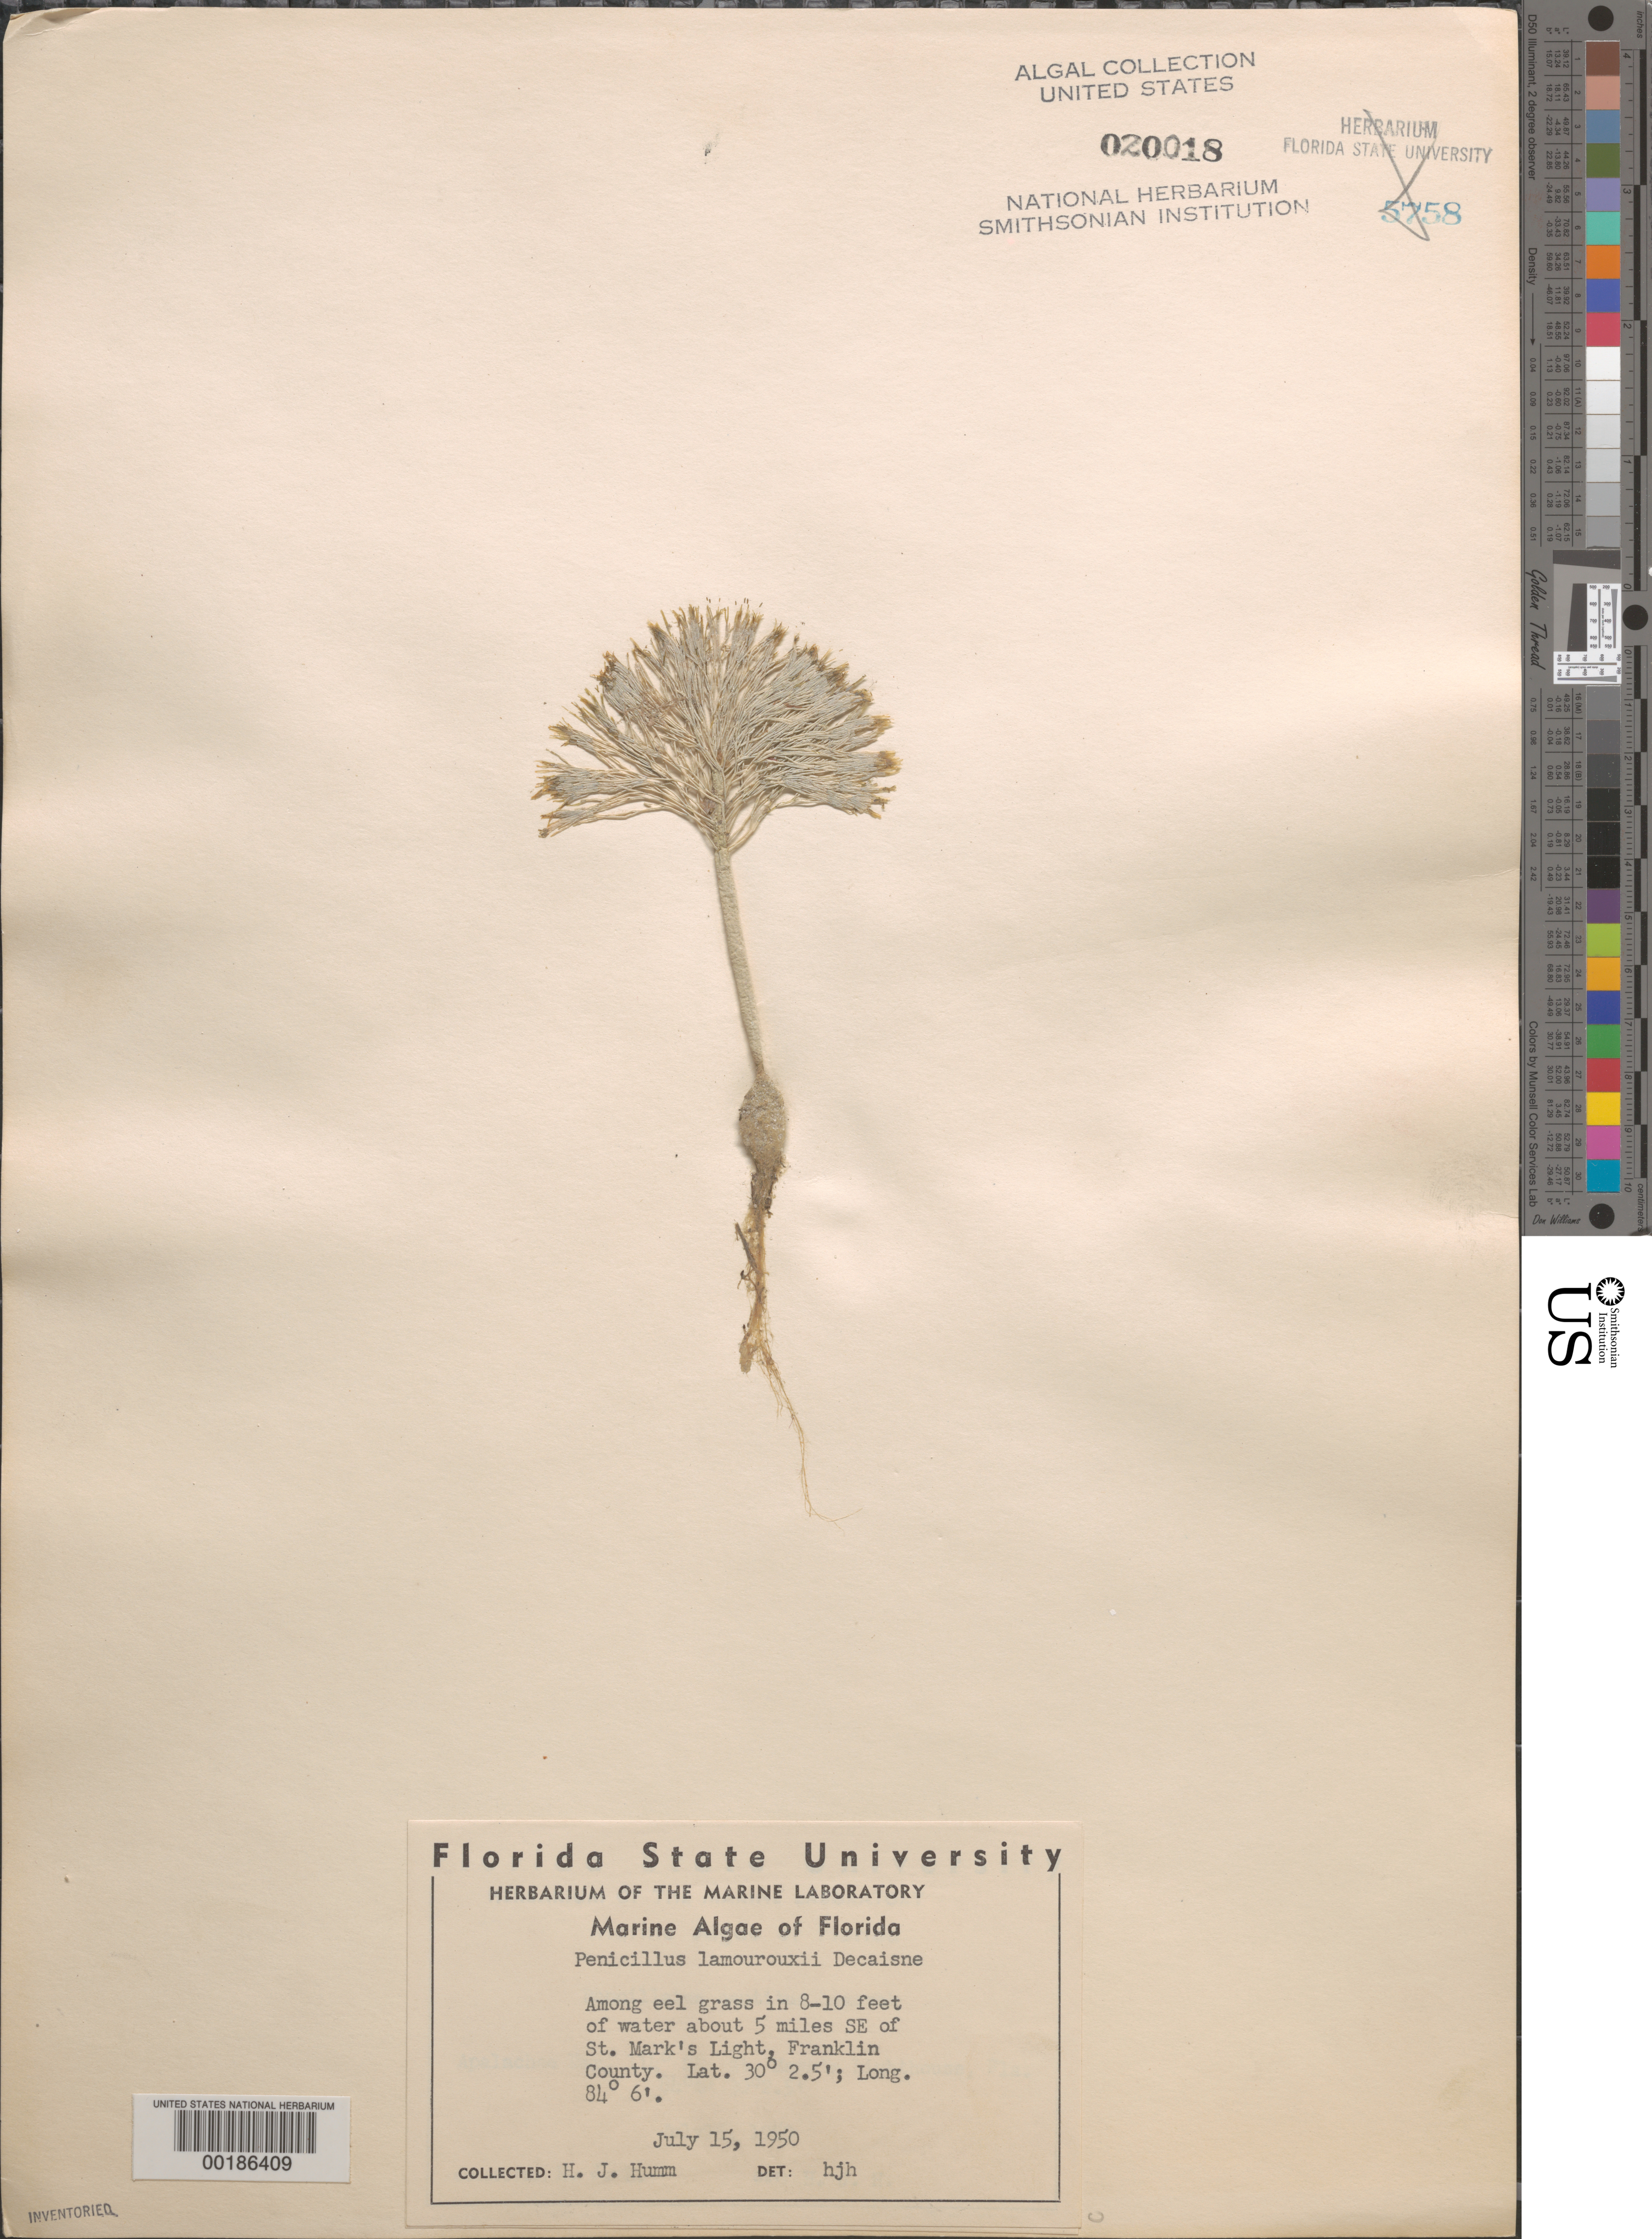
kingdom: Plantae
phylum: Chlorophyta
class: Ulvophyceae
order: Bryopsidales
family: Udoteaceae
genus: Penicillus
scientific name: Penicillus lamourouxii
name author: Decne.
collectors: H. J. Humm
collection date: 1950-07-15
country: United States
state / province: Florida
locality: Among eel grass in 8-10 feet of water about 5 miles SE of St. Mark's Light, Franklin County.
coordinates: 30 2.5, 84 6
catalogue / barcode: US 20018